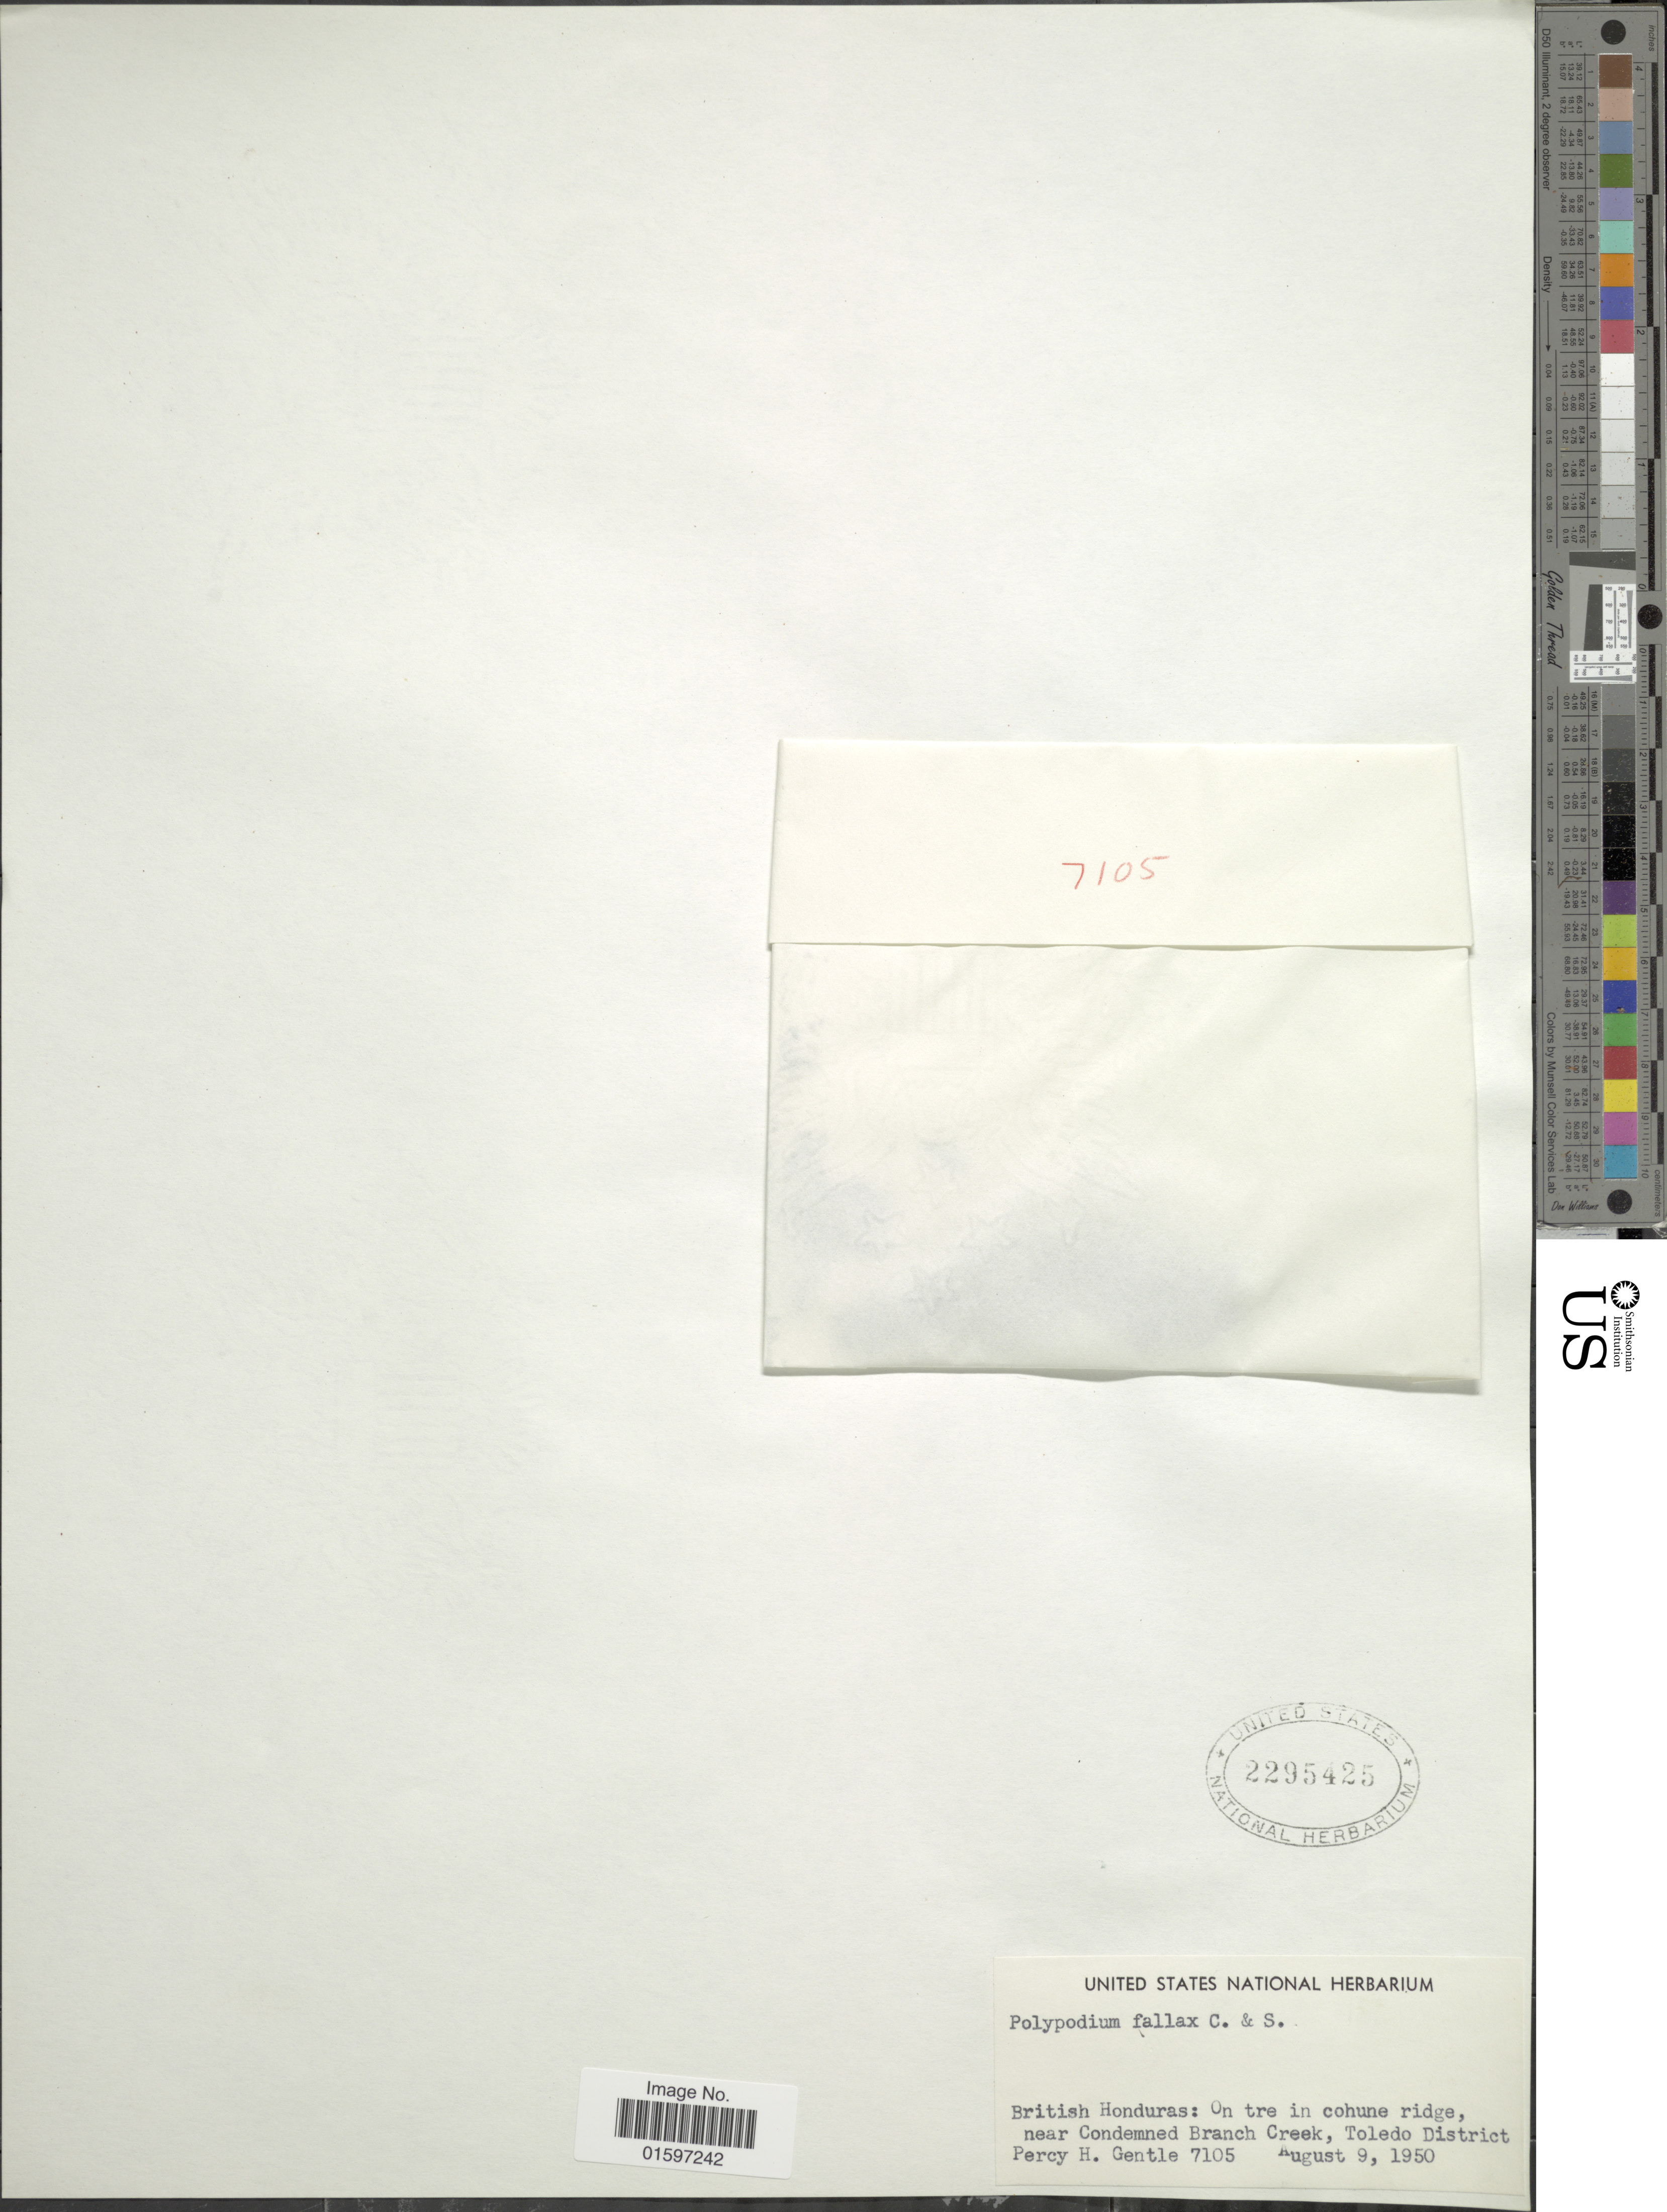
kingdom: Plantae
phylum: Tracheophyta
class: Polypodiopsida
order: Polypodiales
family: Polypodiaceae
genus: Pleopeltis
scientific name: Pleopeltis fallax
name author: (Schltdl. & Cham.) Mickel & Beitel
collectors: P. H. Gentle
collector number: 7105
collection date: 1950-08-09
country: Belize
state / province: Toledo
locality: Birtish Honduras: on tre in cohune ridge, near Condemned Branch Creek, Coledo District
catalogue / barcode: US 2295425